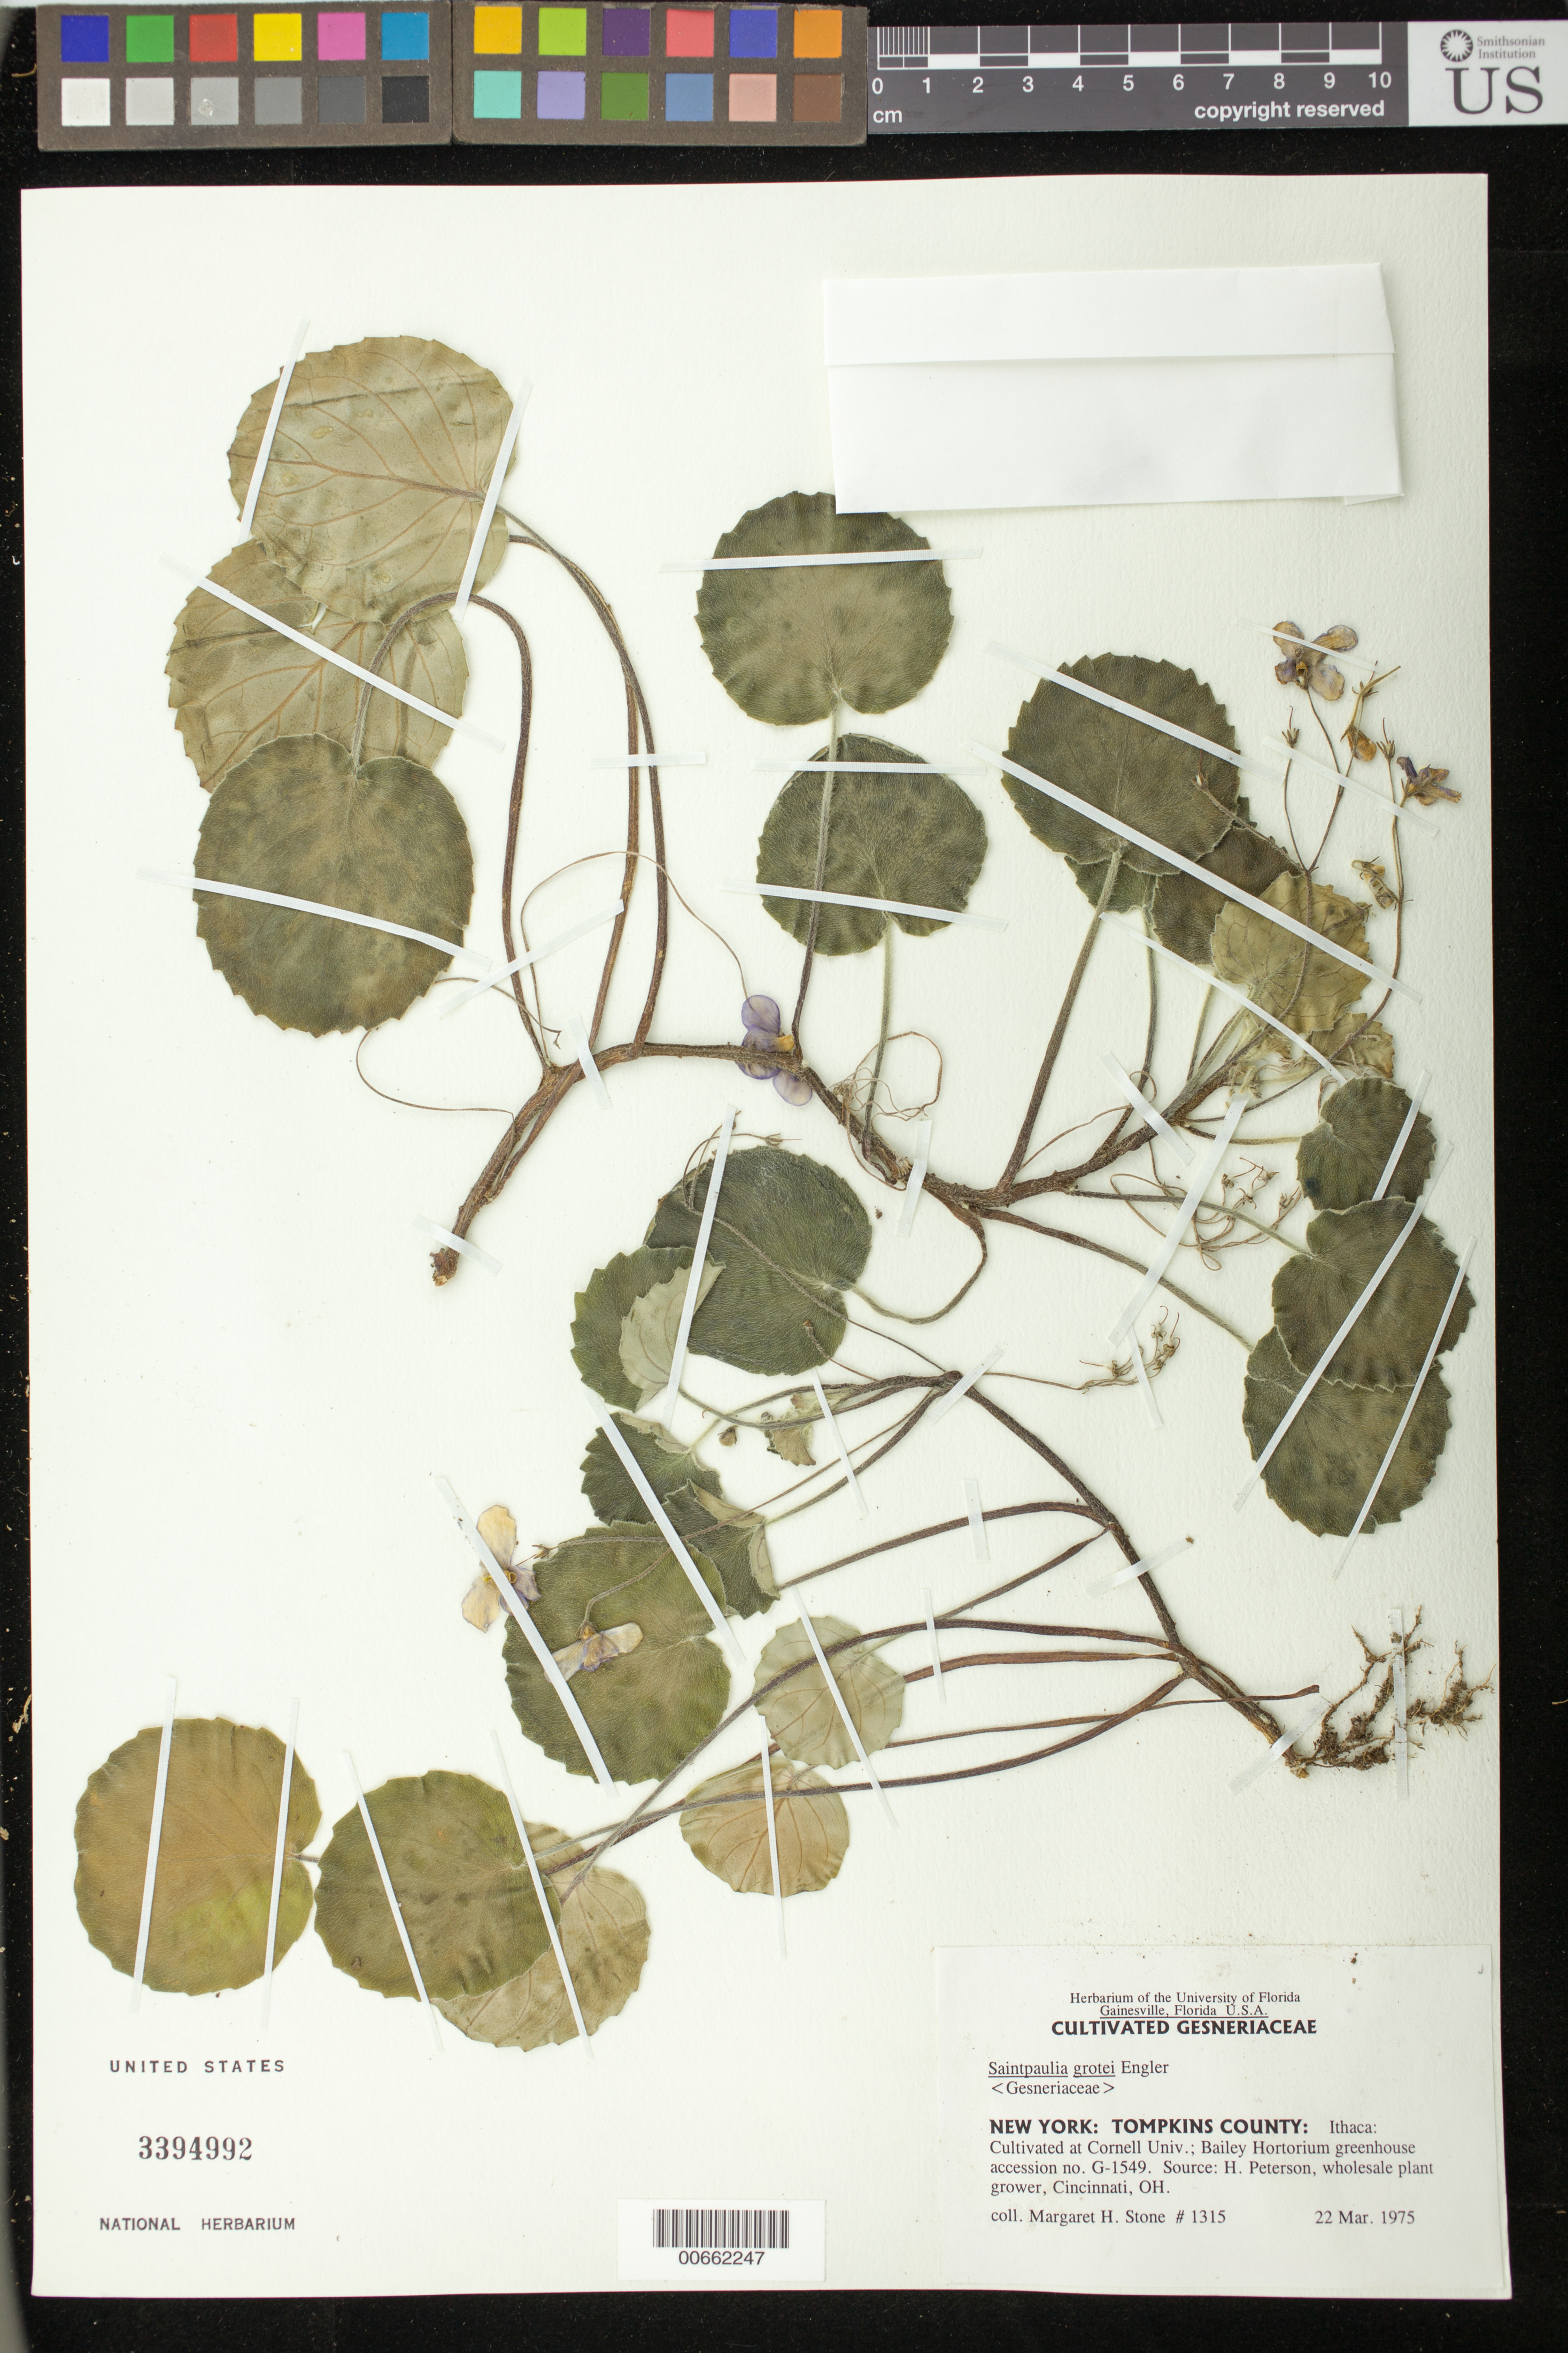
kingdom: Plantae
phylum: Tracheophyta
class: Magnoliopsida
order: Lamiales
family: Gesneriaceae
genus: Streptocarpus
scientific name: Streptocarpus ionanthus subsp. grotei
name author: (Engl.) Christenh.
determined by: Skog, Laurence E.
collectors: M. Stone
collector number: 1315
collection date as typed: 22 Mar 1975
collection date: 1975-03-22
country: United States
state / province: New York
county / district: Tompkins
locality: Cornell Univ.: Bailey Hortorium.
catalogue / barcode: US 3394992